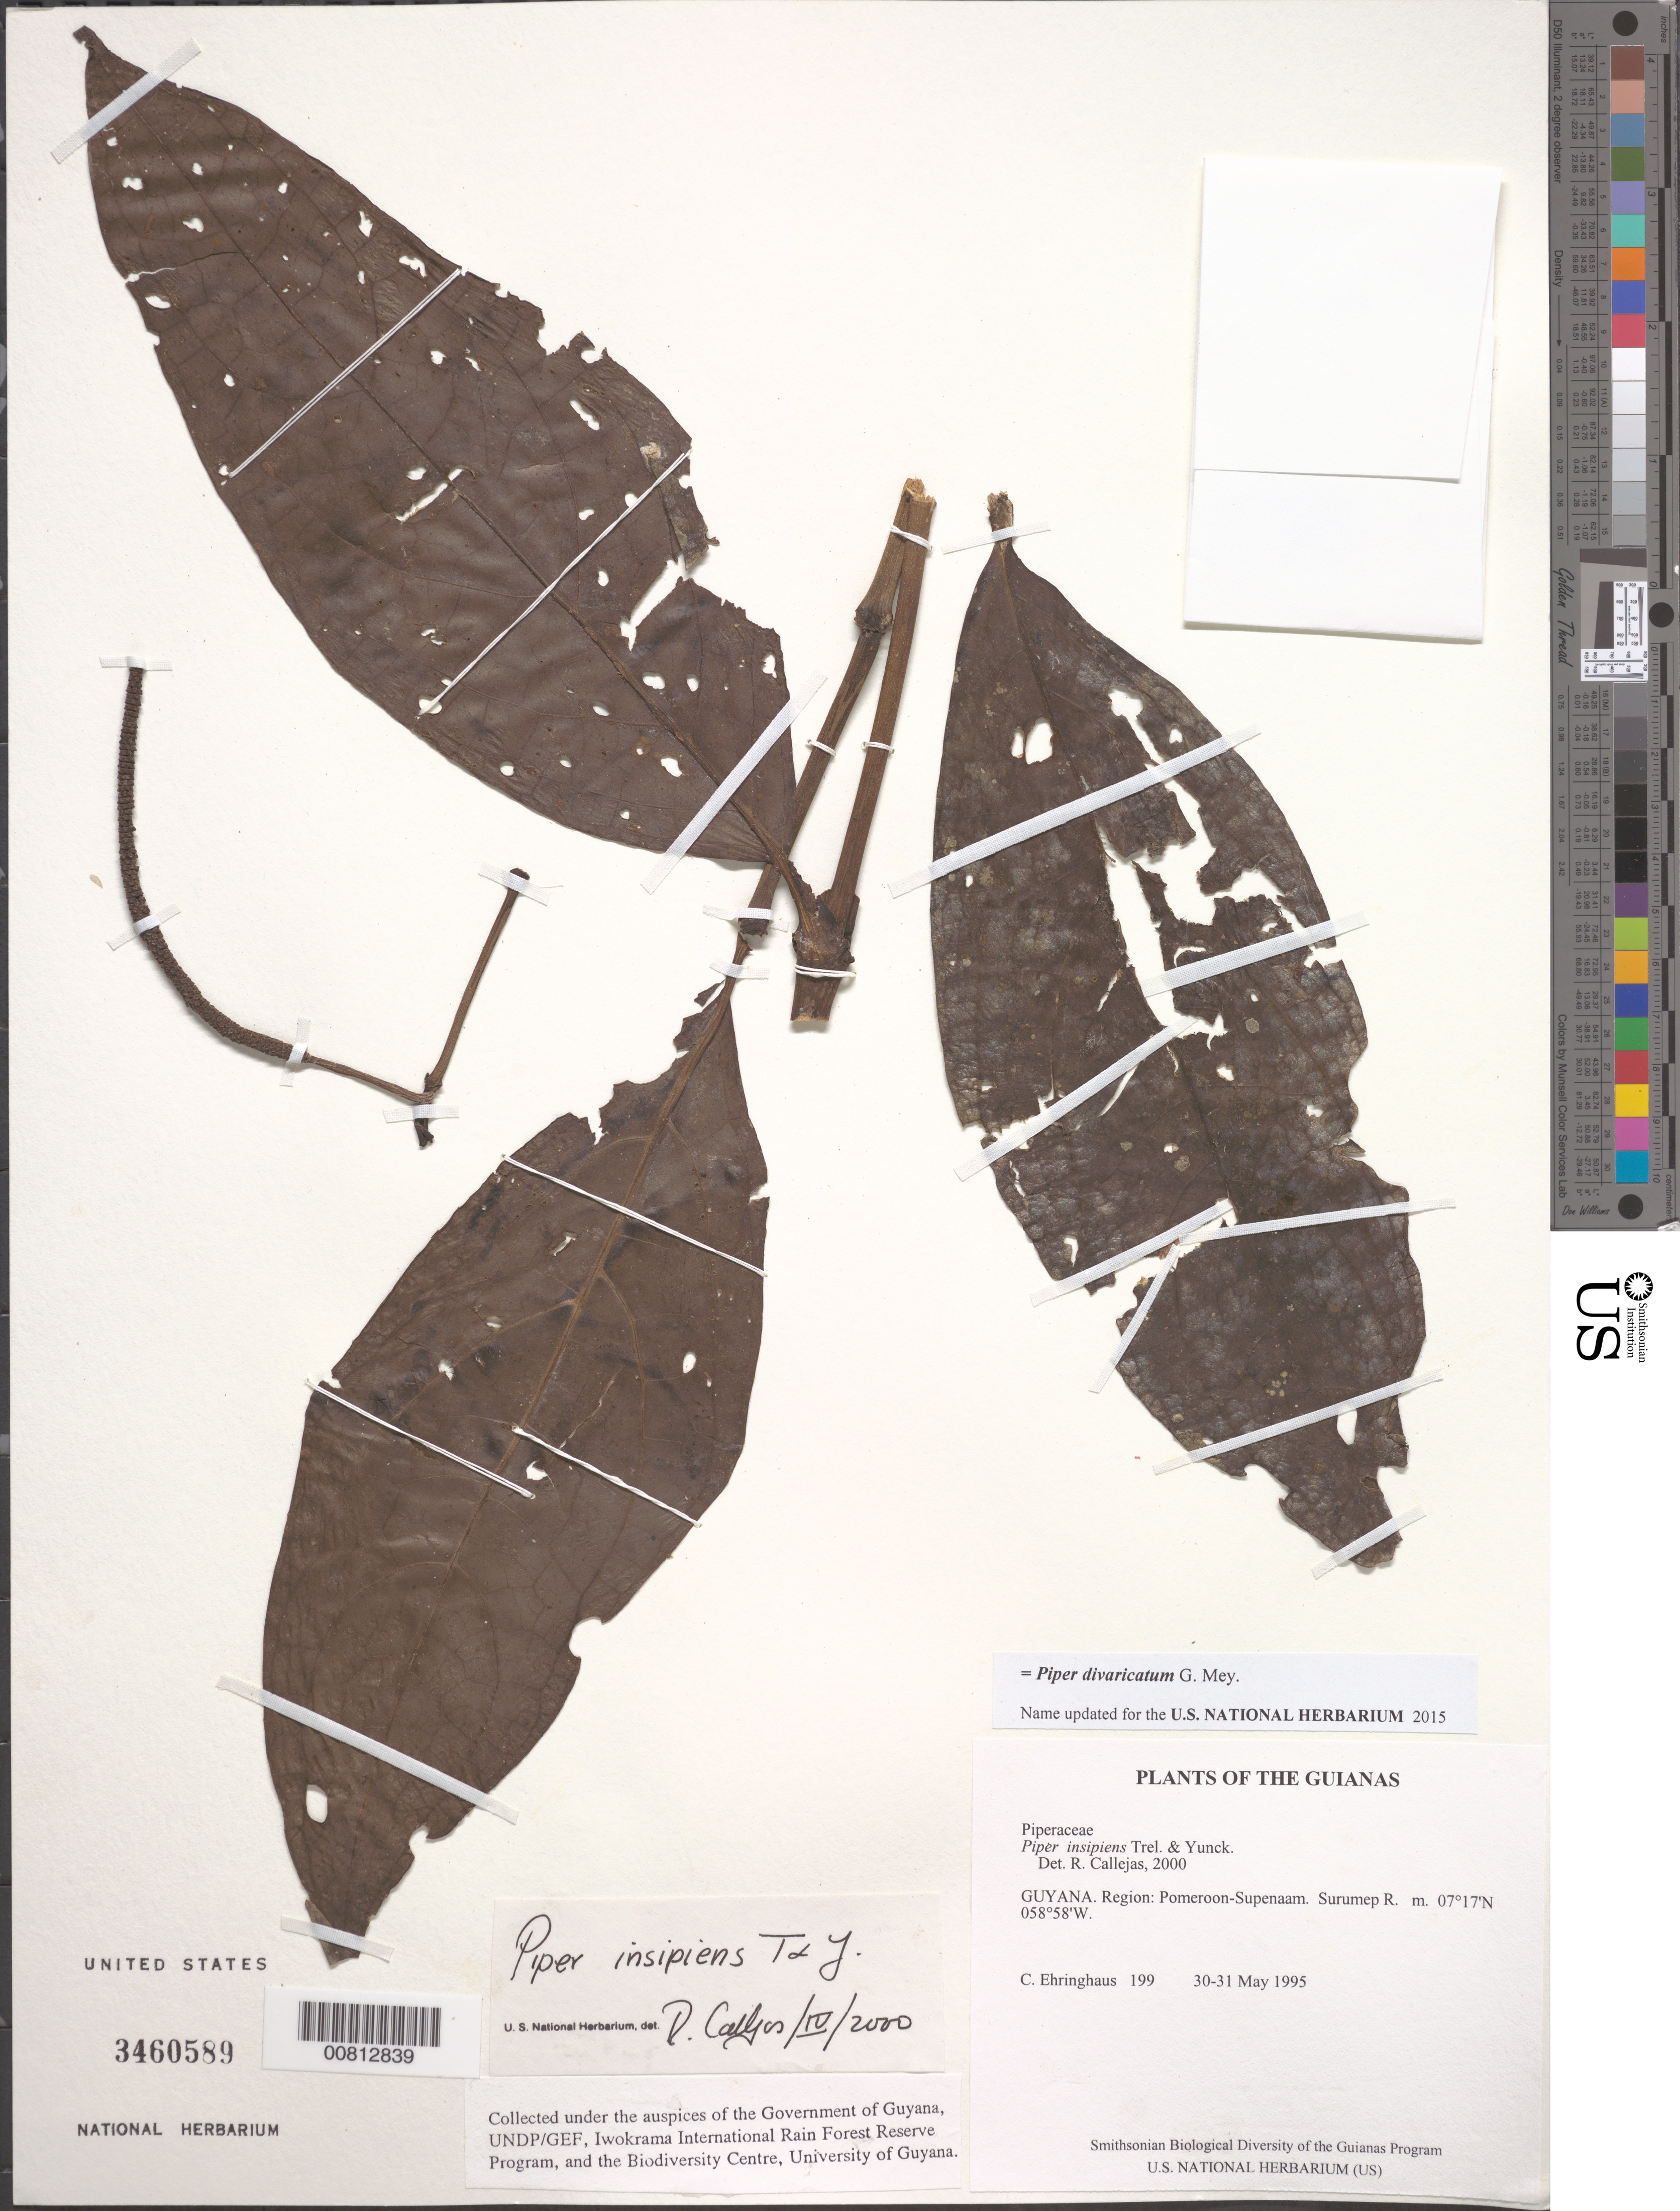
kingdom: Plantae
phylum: Tracheophyta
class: Magnoliopsida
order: Piperales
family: Piperaceae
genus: Piper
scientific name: Piper insipiens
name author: Trel. & Yunck.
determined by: Callejas, Ricardo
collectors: C. Ehringhaus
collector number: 199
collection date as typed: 30-31 May 1995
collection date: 1995-05-30/1995-05-31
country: Guyana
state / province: Pomeroon-Supenaam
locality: Surumep R.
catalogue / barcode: US 3460589